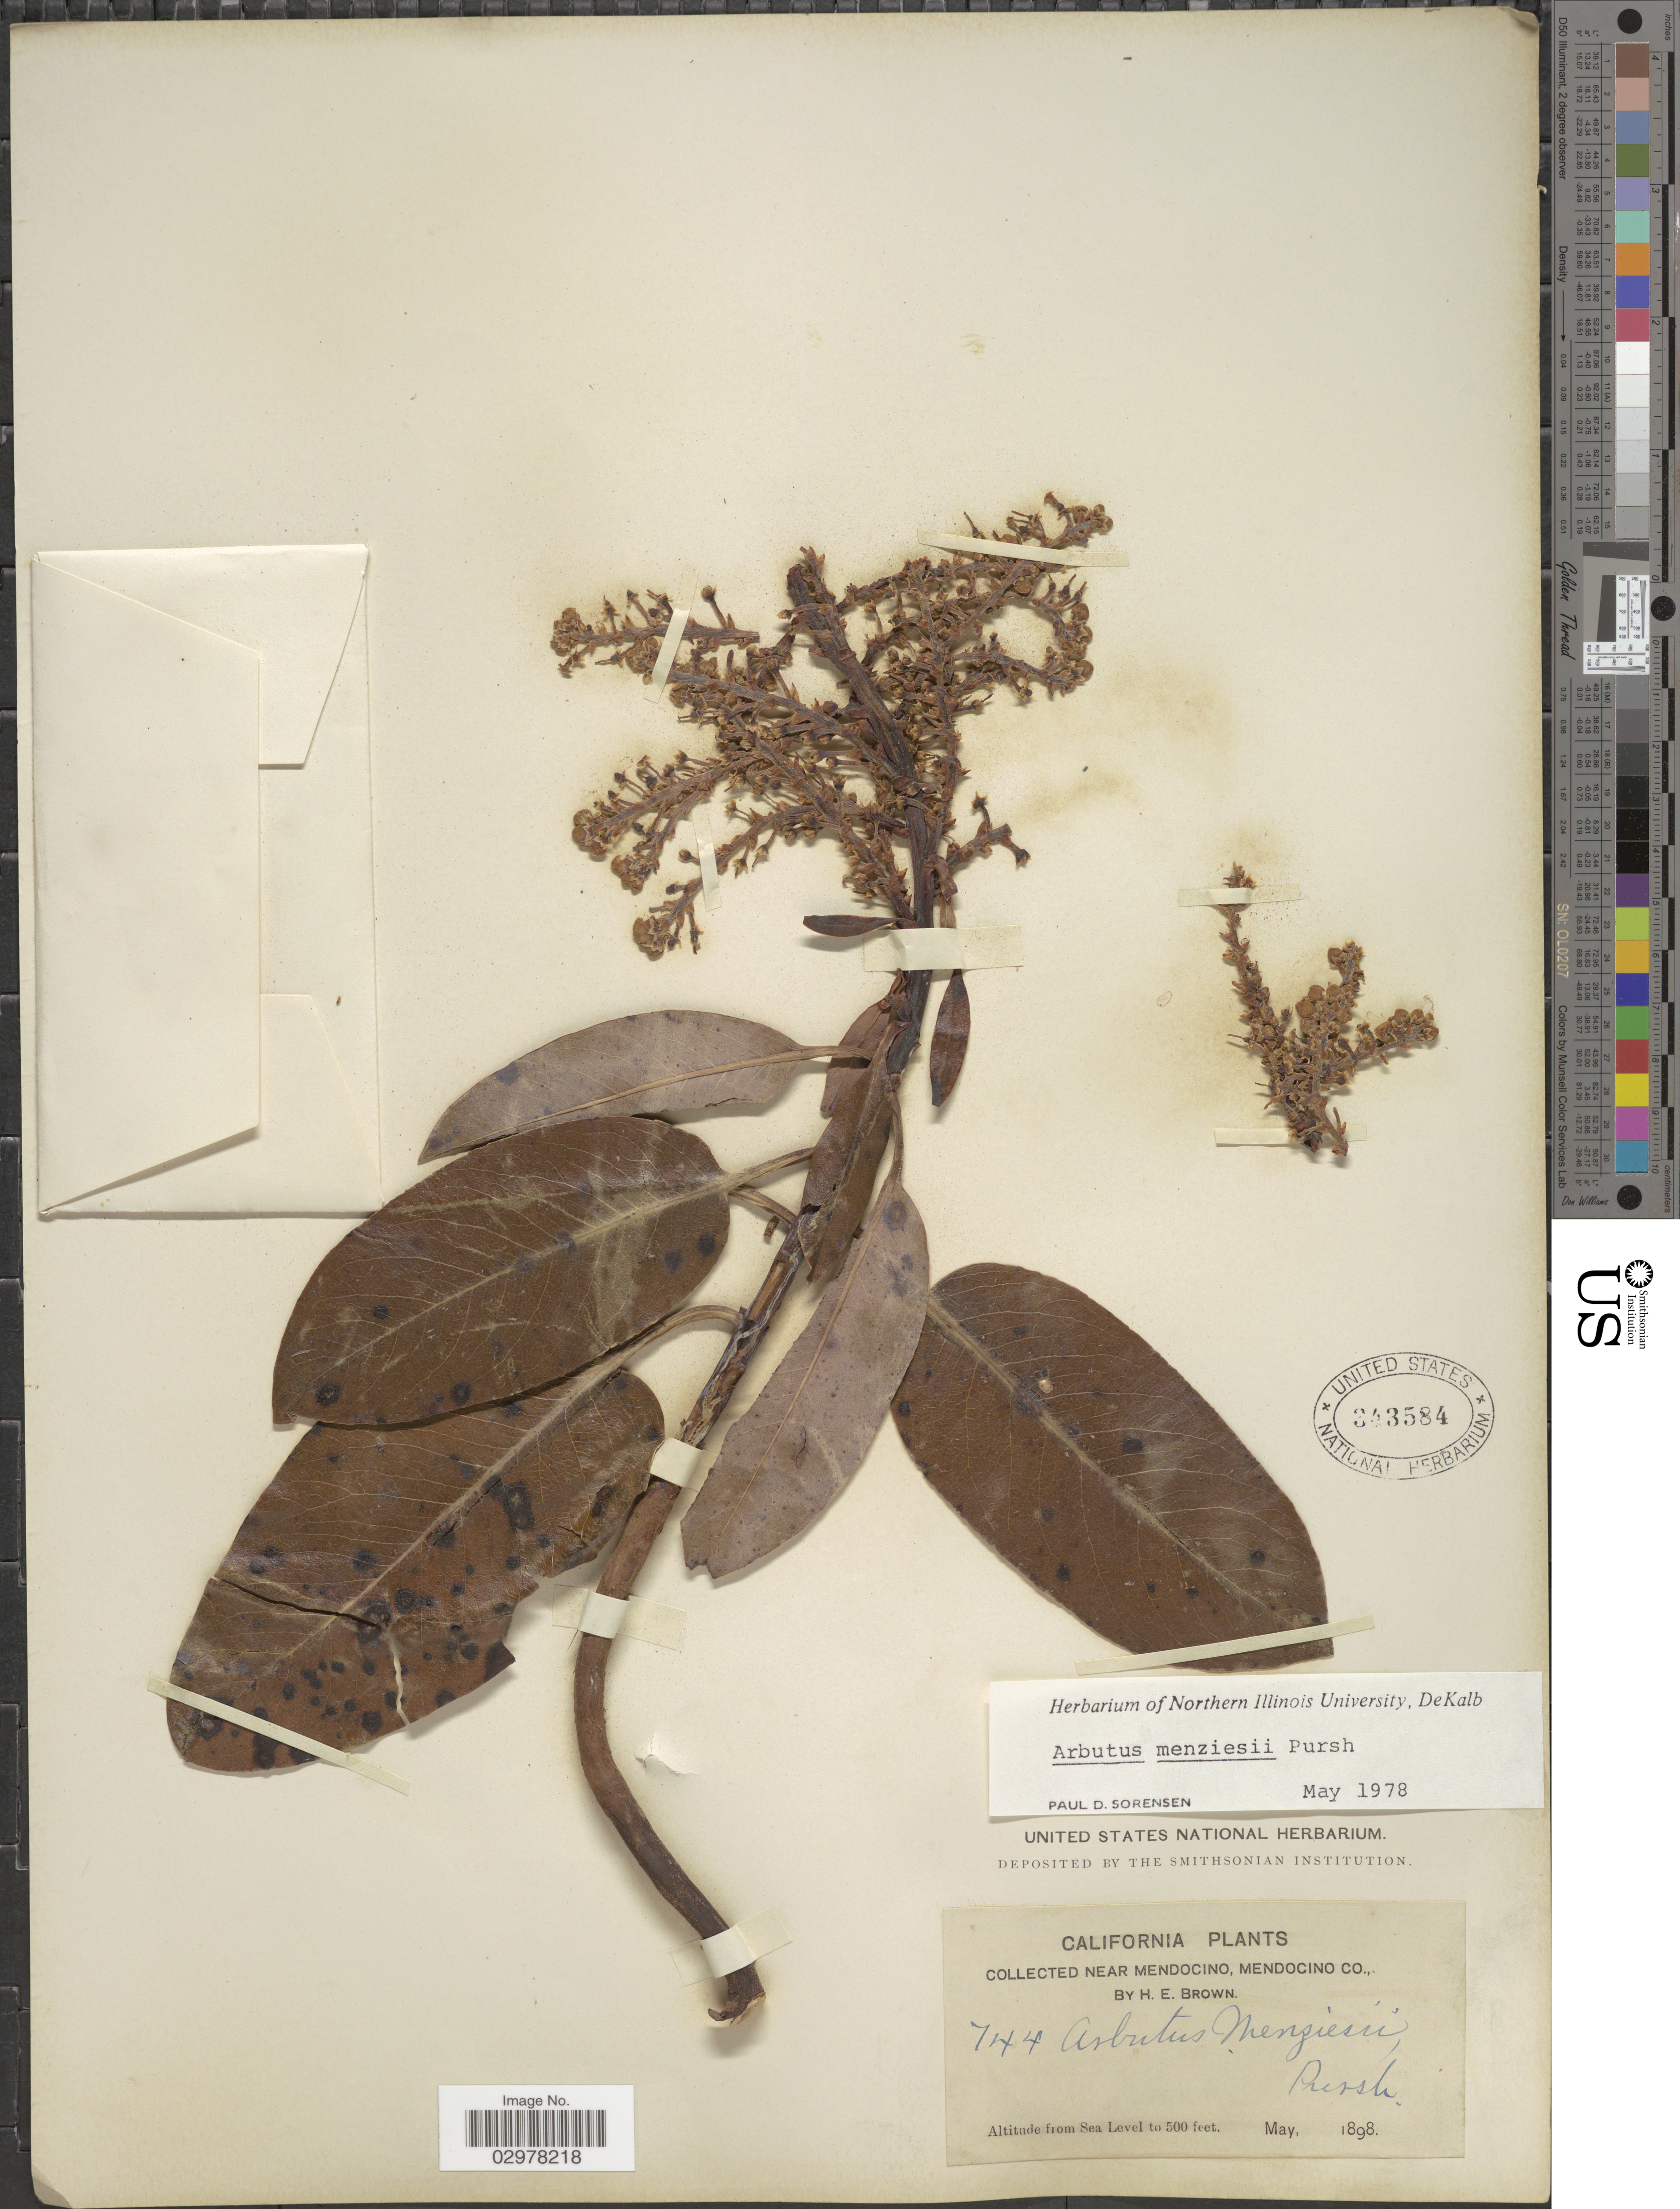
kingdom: Plantae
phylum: Tracheophyta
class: Magnoliopsida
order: Ericales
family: Ericaceae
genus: Arbutus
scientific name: Arbutus menziesii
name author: Pursh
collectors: H. E. Brown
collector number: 744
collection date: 1898-05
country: United States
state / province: California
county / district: Mendocino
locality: Near Mendocino, Mendocino Co.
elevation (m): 0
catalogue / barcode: US 343584